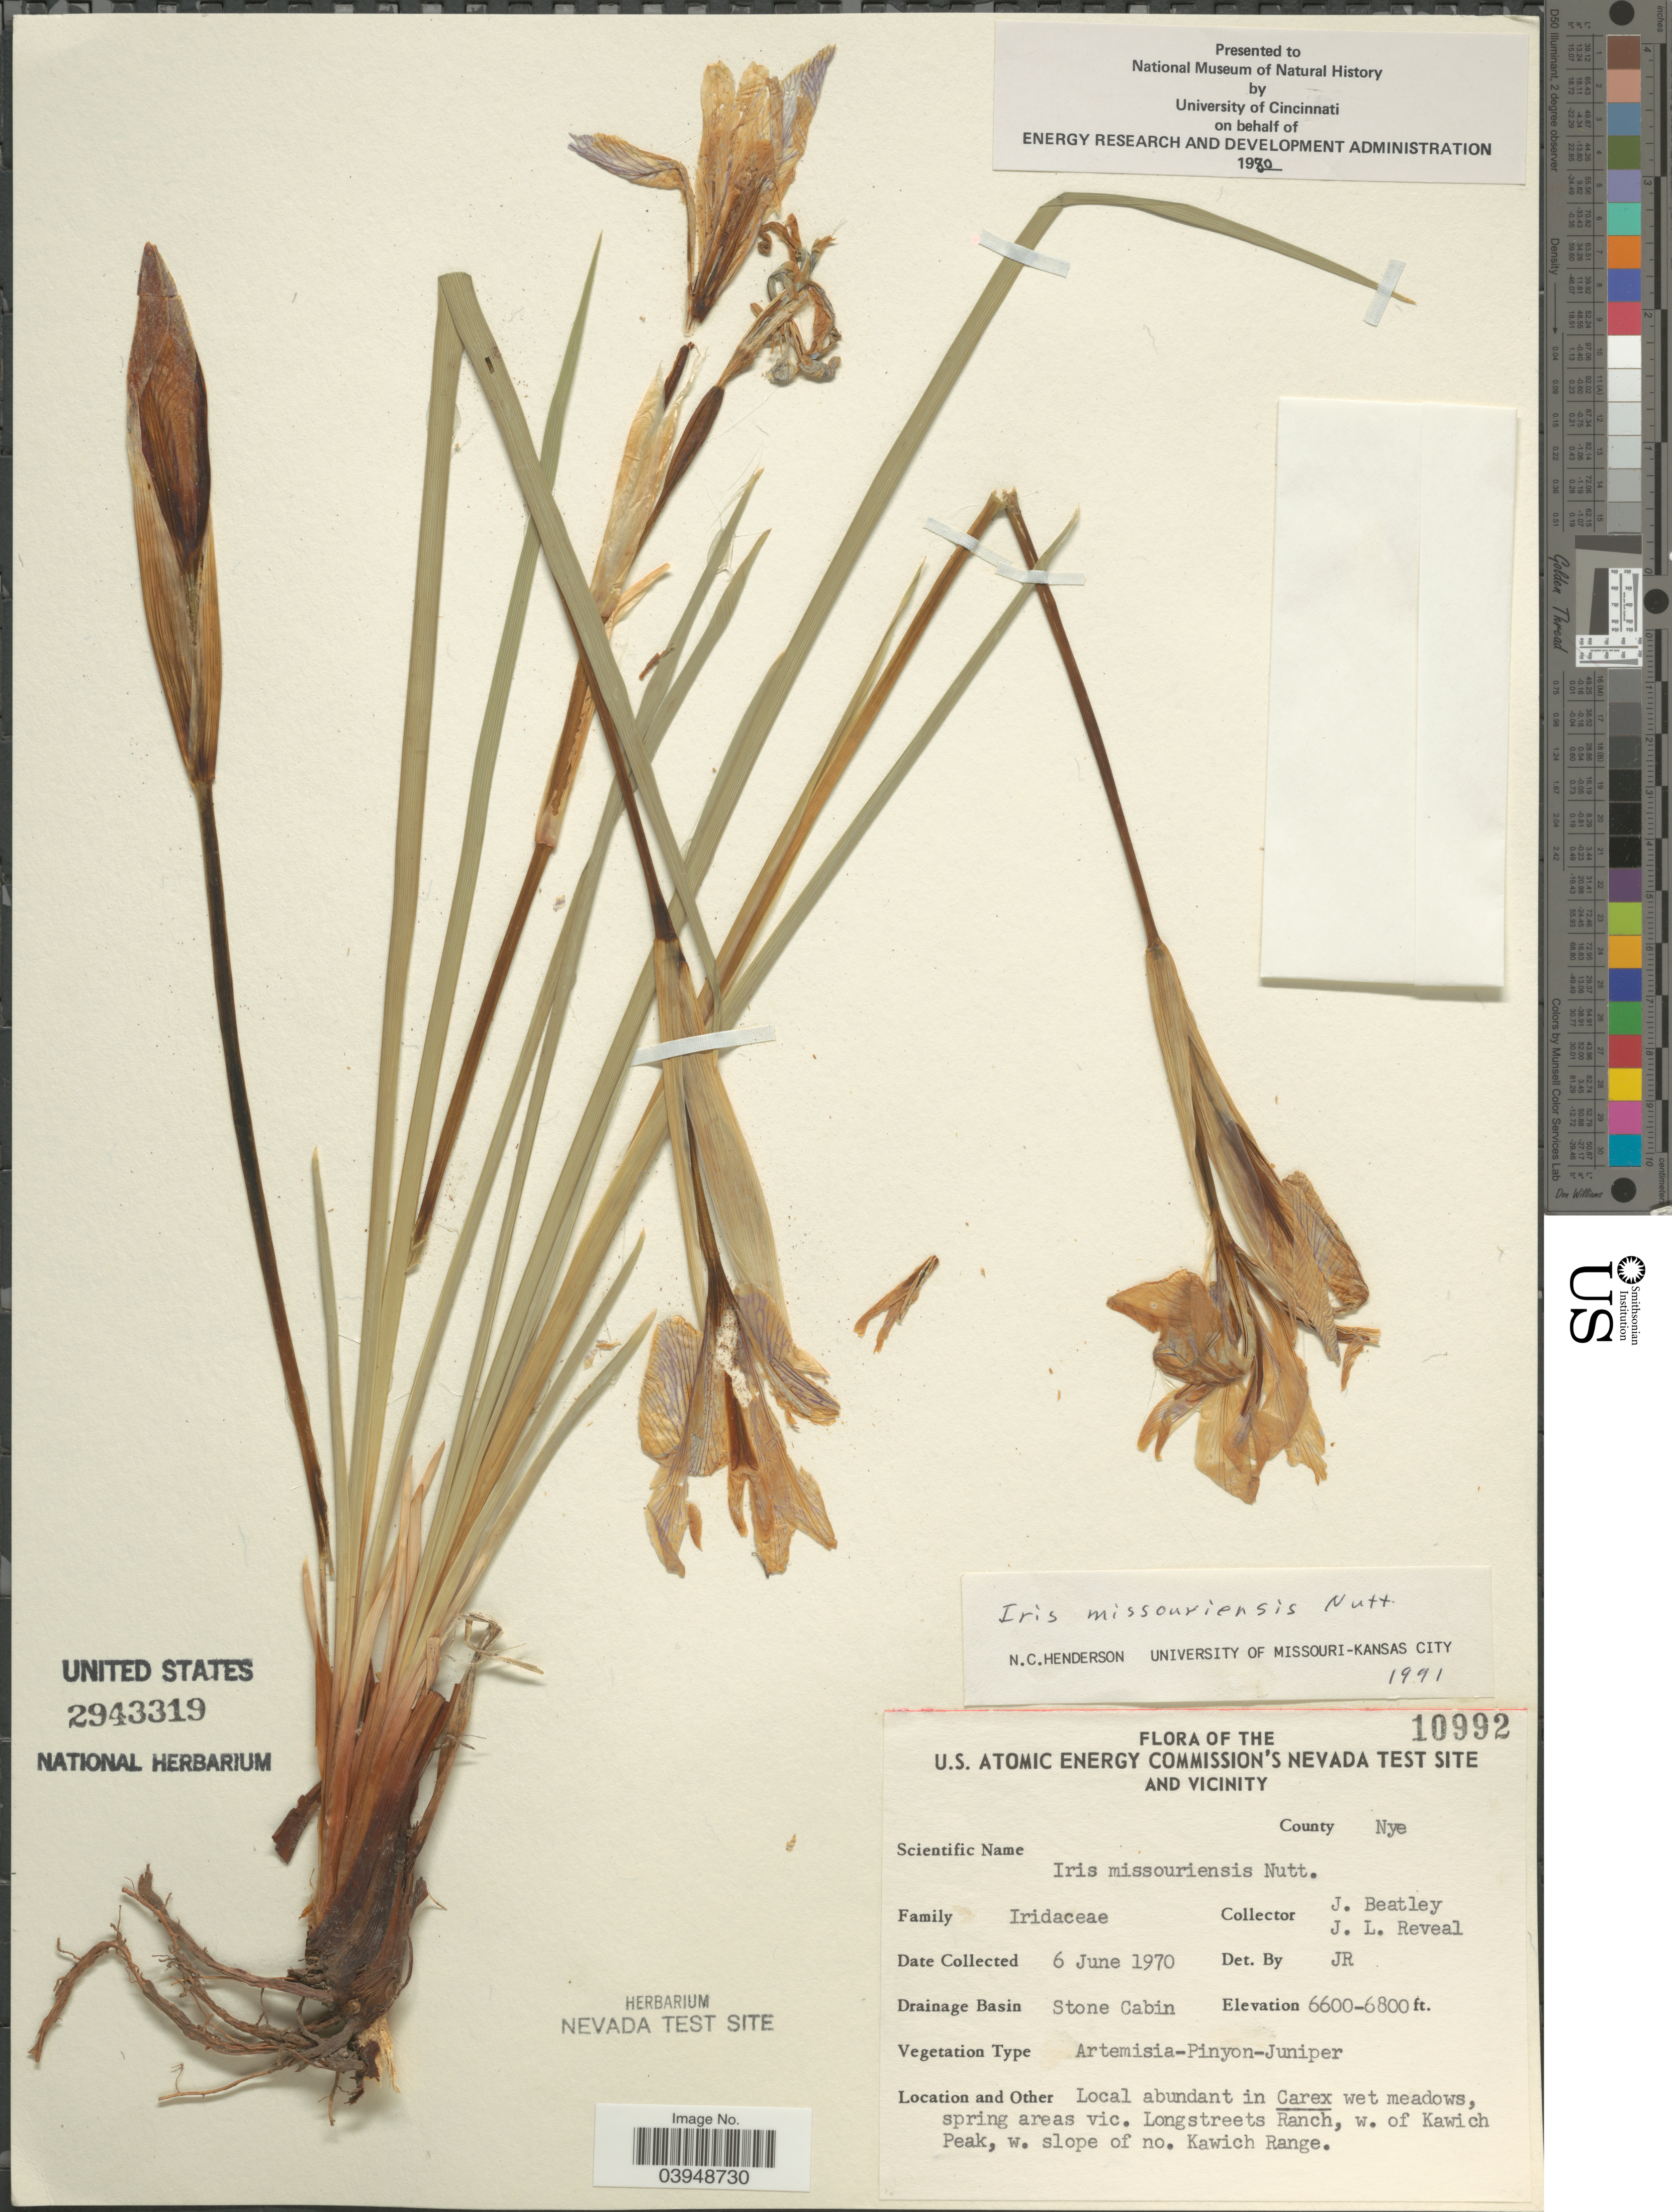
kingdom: Plantae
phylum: Tracheophyta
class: Liliopsida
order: Asparagales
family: Iridaceae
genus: Iris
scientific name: Iris missouriensis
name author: Nutt.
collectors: J. C. Beatley & J. L. Reveal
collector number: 10992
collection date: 1970-06-06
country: United States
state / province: Nevada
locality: U.S. Atomic Energy Commission's Nevada Test Site And Vicinity. County Nye. Drainage Basin Stone Cabin. Spring areas vic. Longstreets Ranch, w. of Kawich Peak, w. slope of no. Kawich Range.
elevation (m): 2012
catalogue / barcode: US 2943319